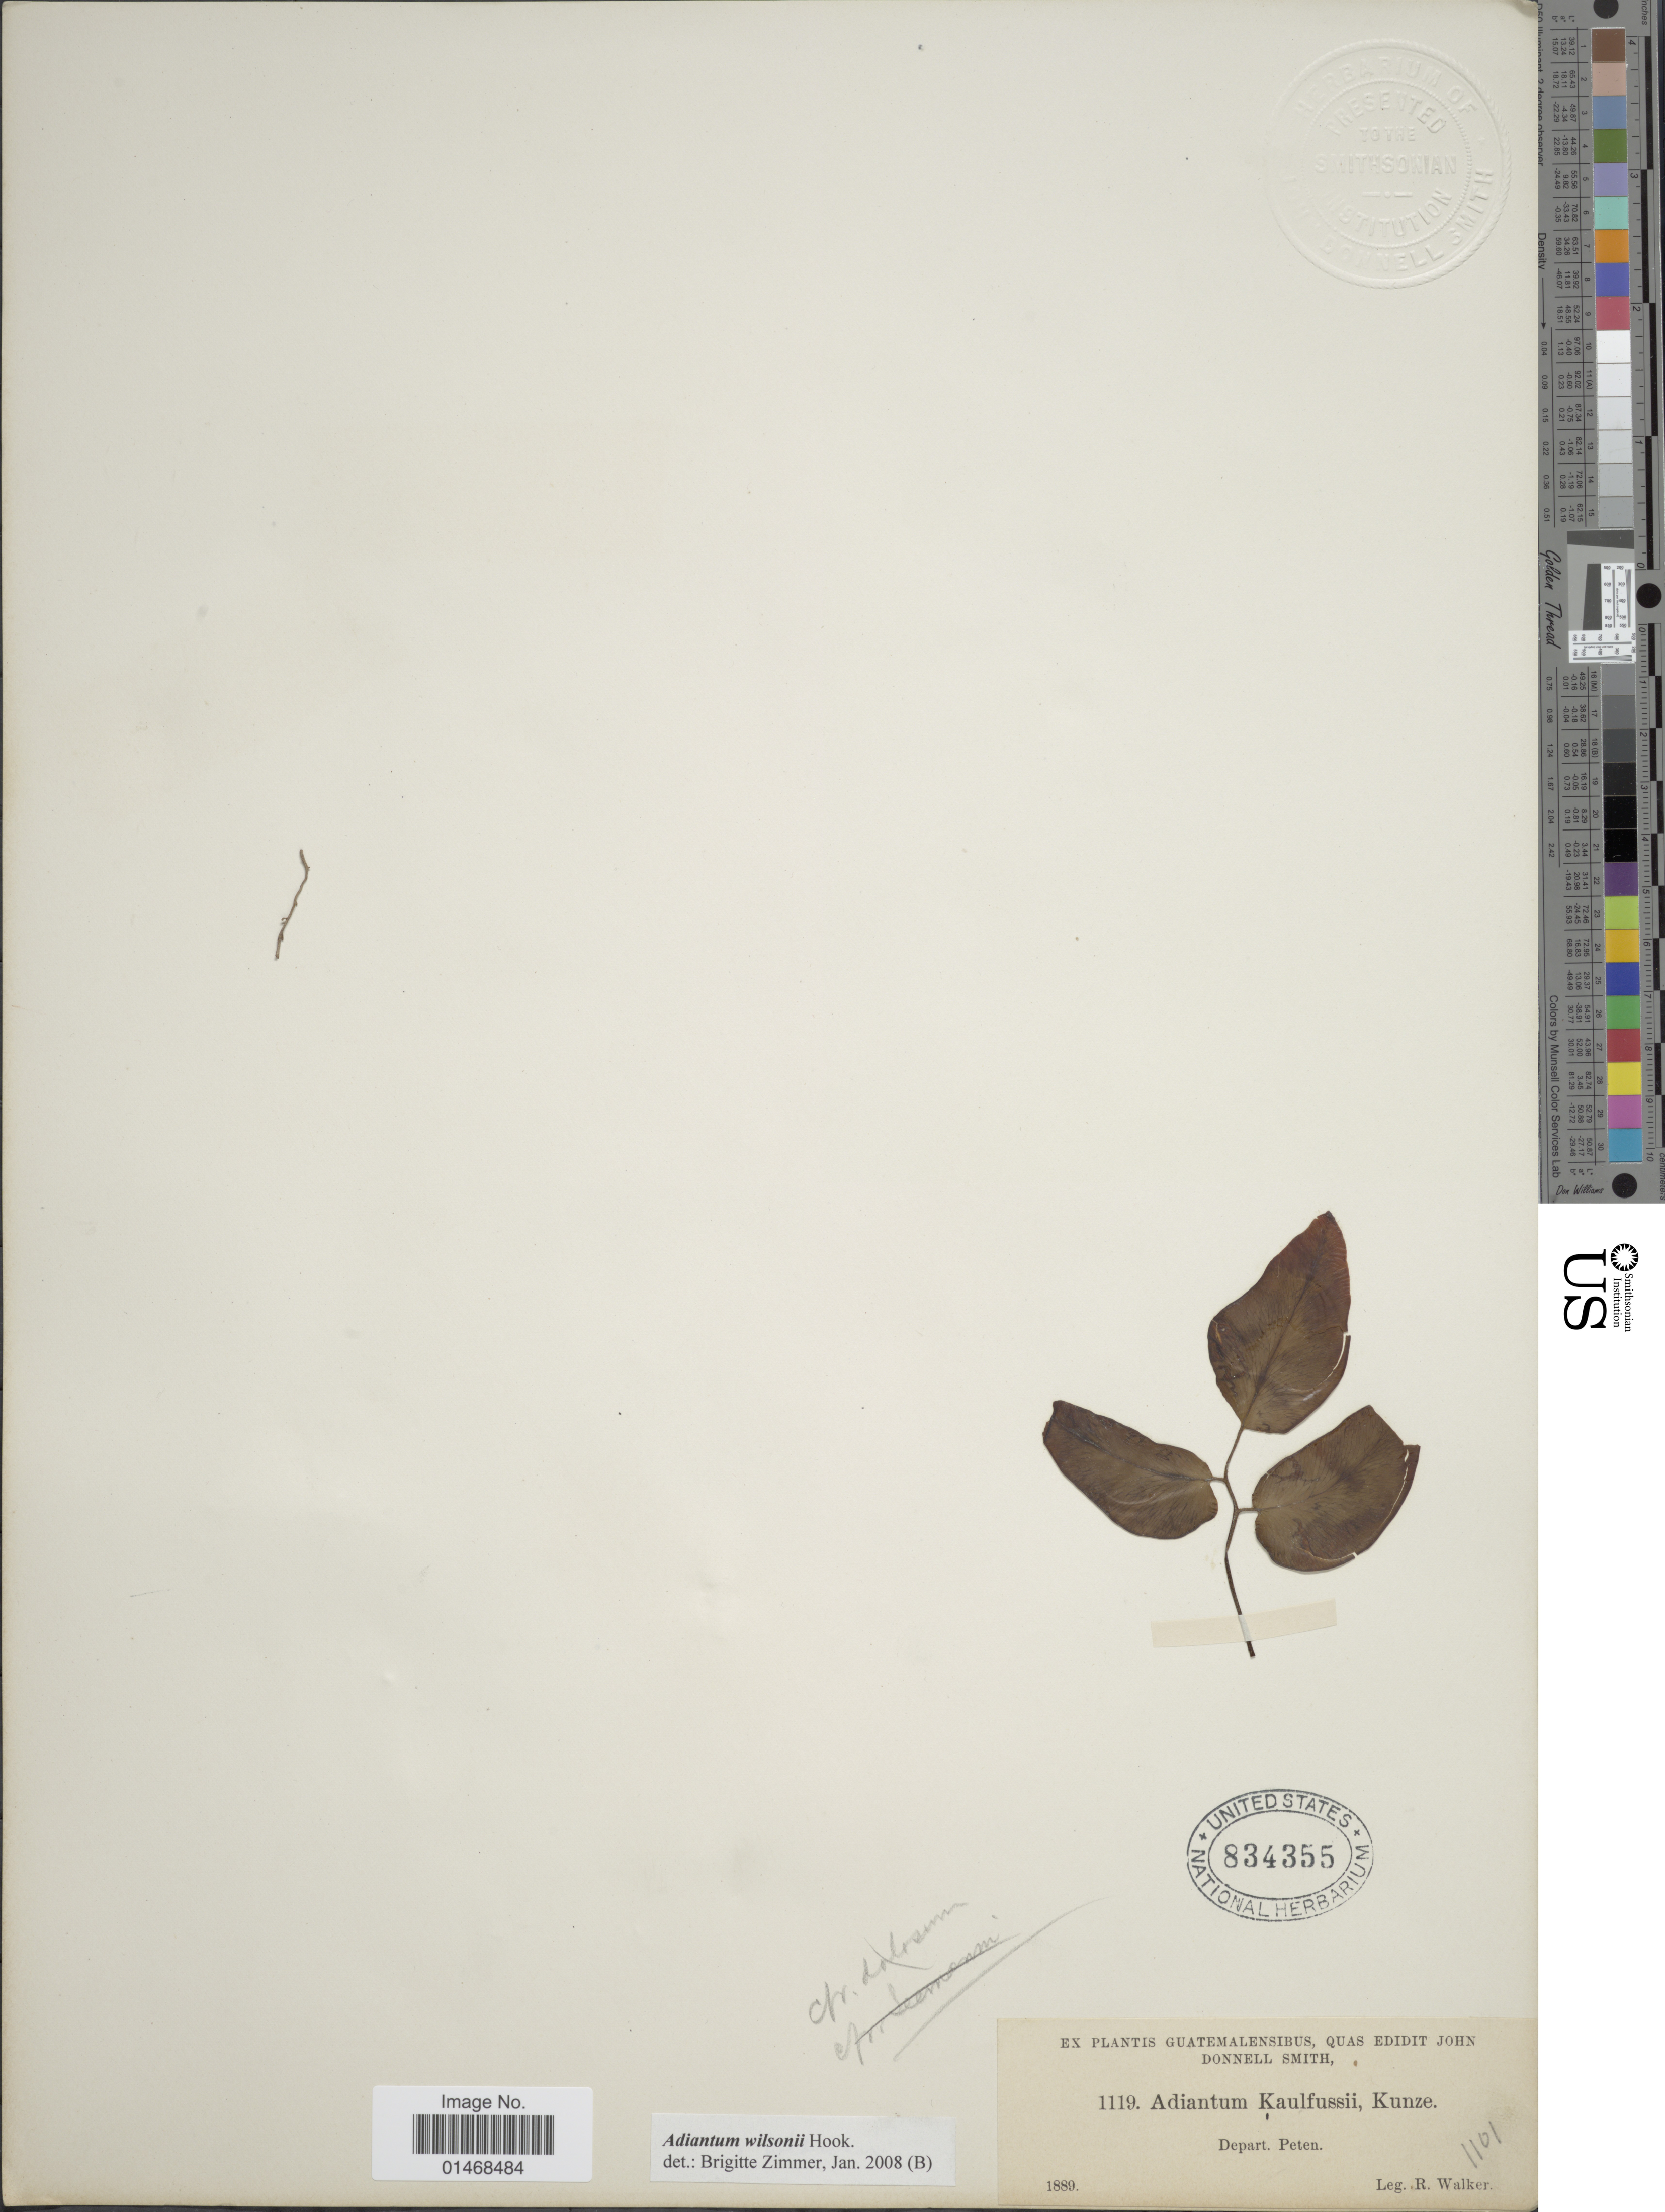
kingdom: Plantae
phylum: Tracheophyta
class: Polypodiopsida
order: Polypodiales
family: Pteridaceae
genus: Adiantum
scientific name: Adiantum wilsonii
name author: Hook.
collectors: R. Walker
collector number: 1119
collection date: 1889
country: Guatemala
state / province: El Petén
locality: Depart. Peten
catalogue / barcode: US 834355